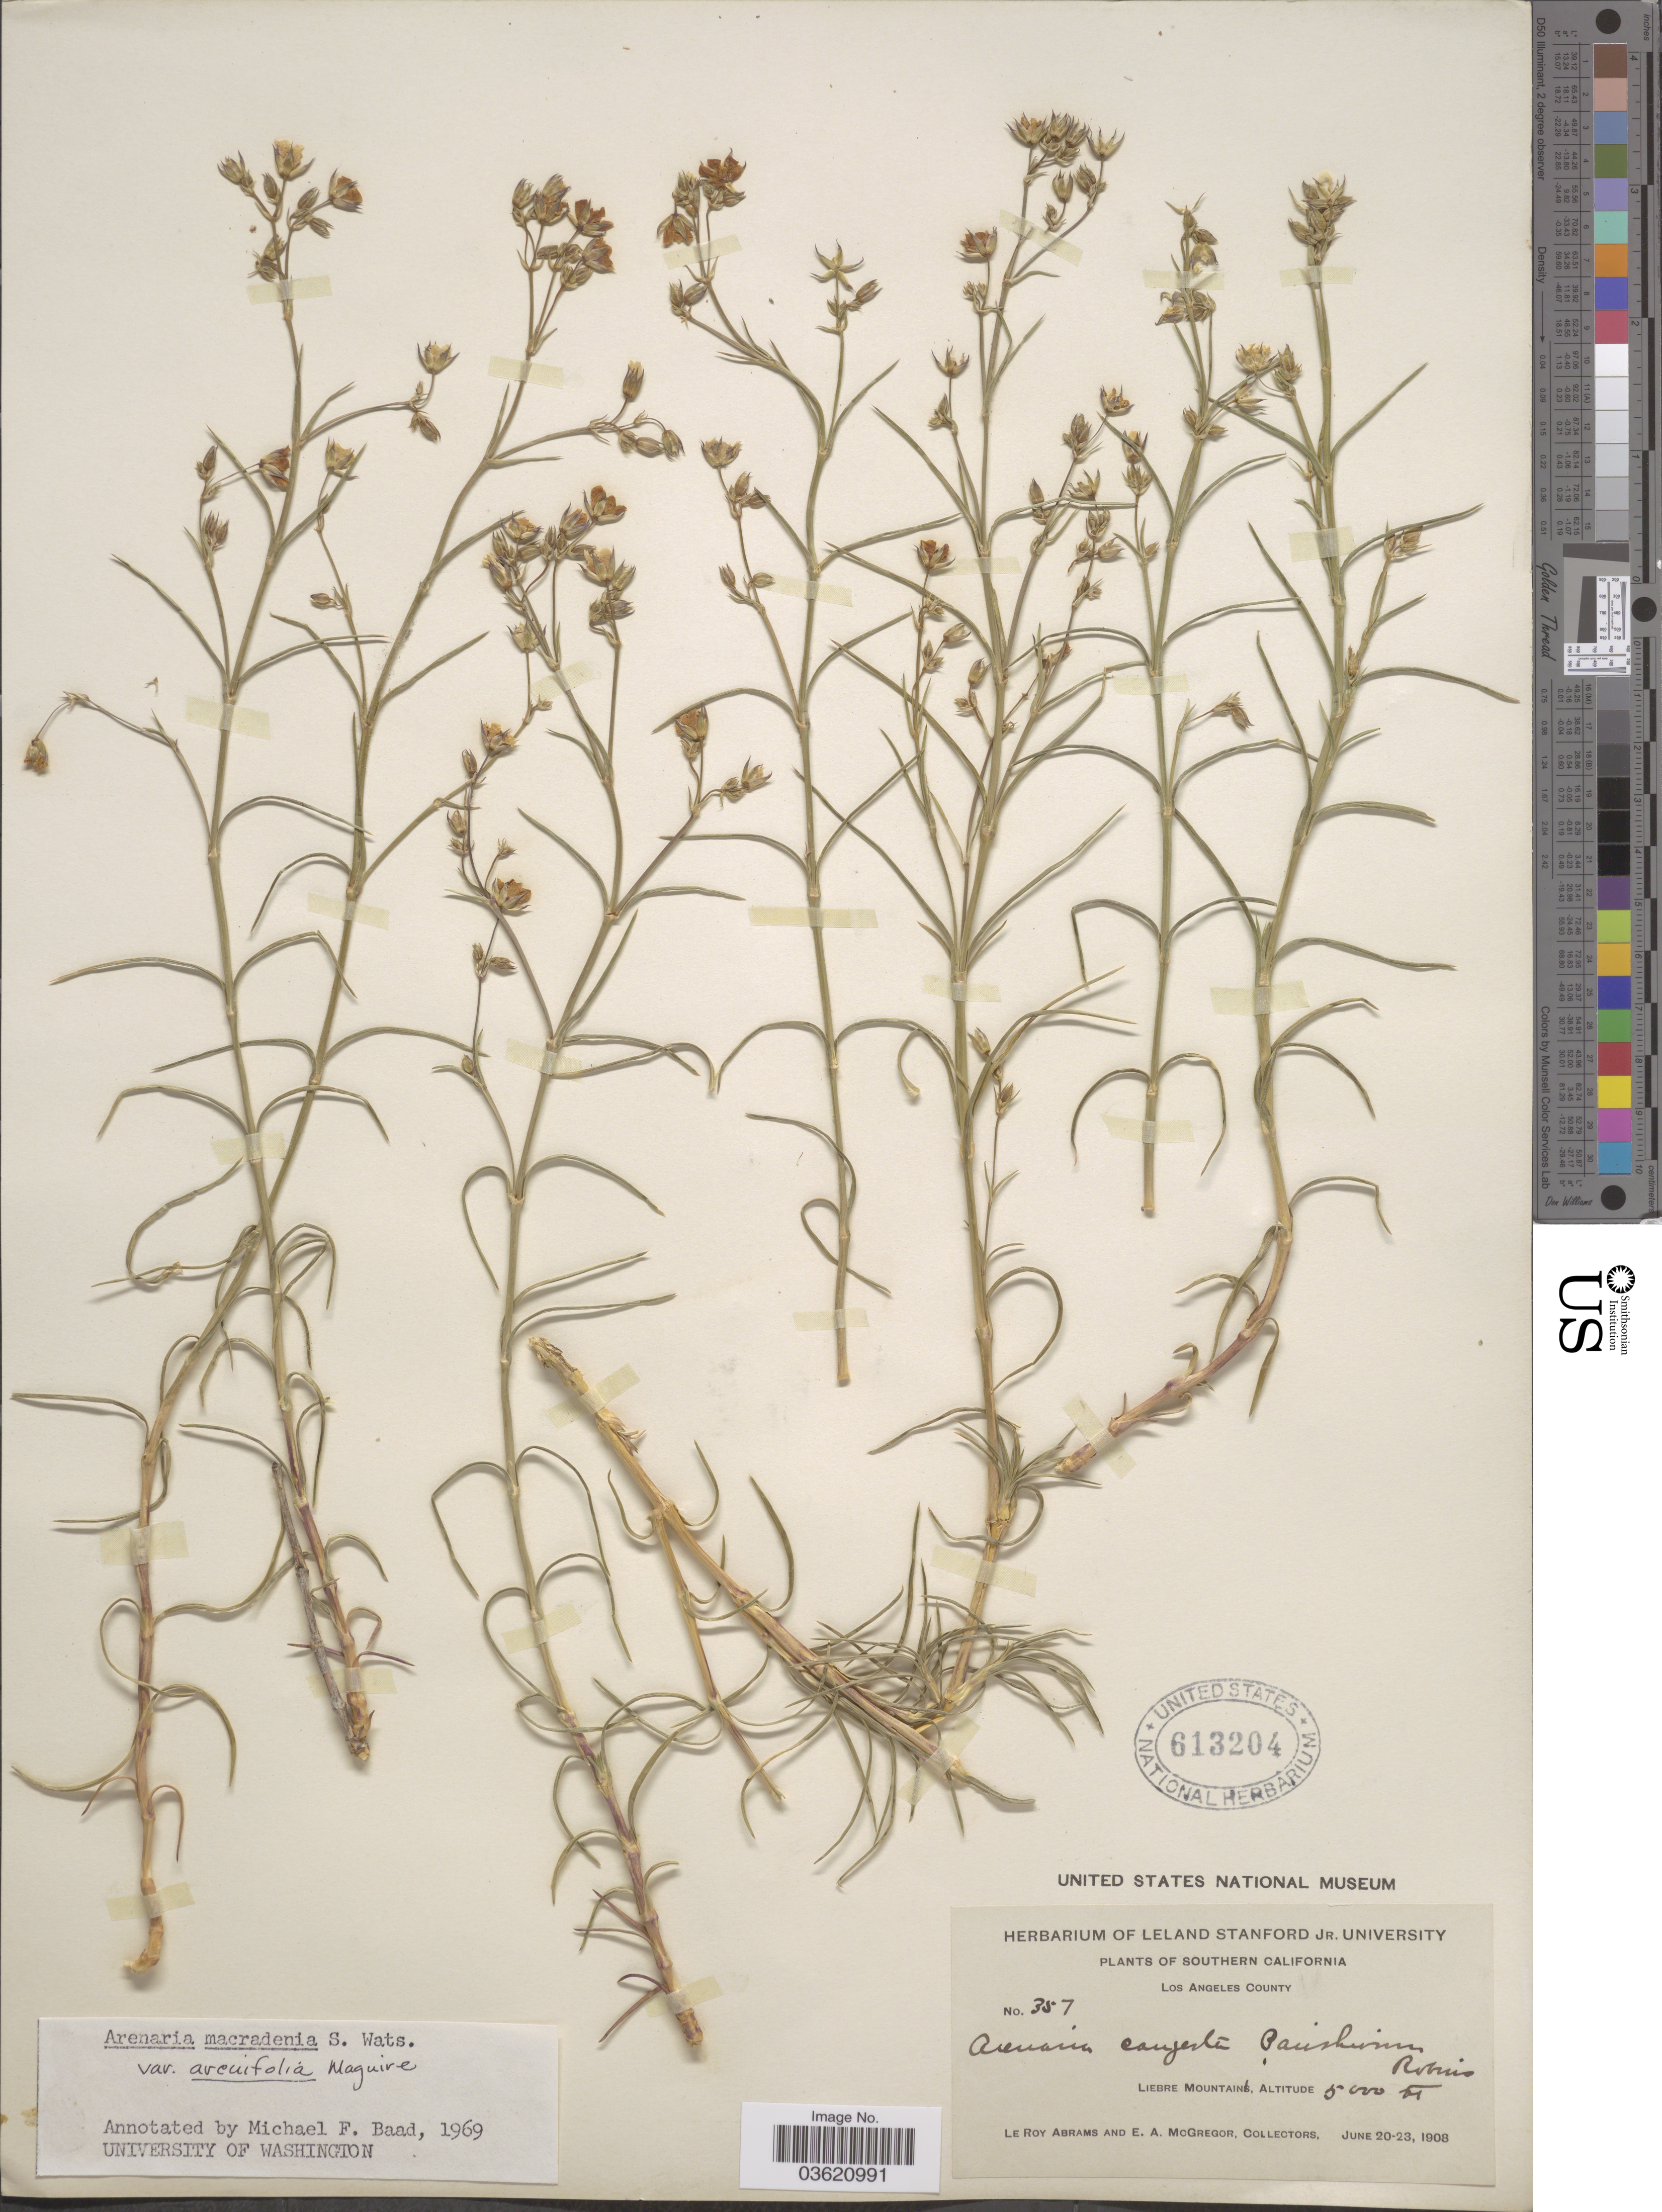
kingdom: Plantae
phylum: Tracheophyta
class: Magnoliopsida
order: Caryophyllales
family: Caryophyllaceae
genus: Eremogone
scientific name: Eremogone macradenia var. arcuifolia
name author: (Maguire) R.L. Hartm. & Rabeler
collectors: L. Abrams & E. A. McGregor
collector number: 357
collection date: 1908-06-20/1908-06-23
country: United States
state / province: California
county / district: Los Angeles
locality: Southern California. Los Angeles County. Liebre Mountain.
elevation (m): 1524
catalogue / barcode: US 613204